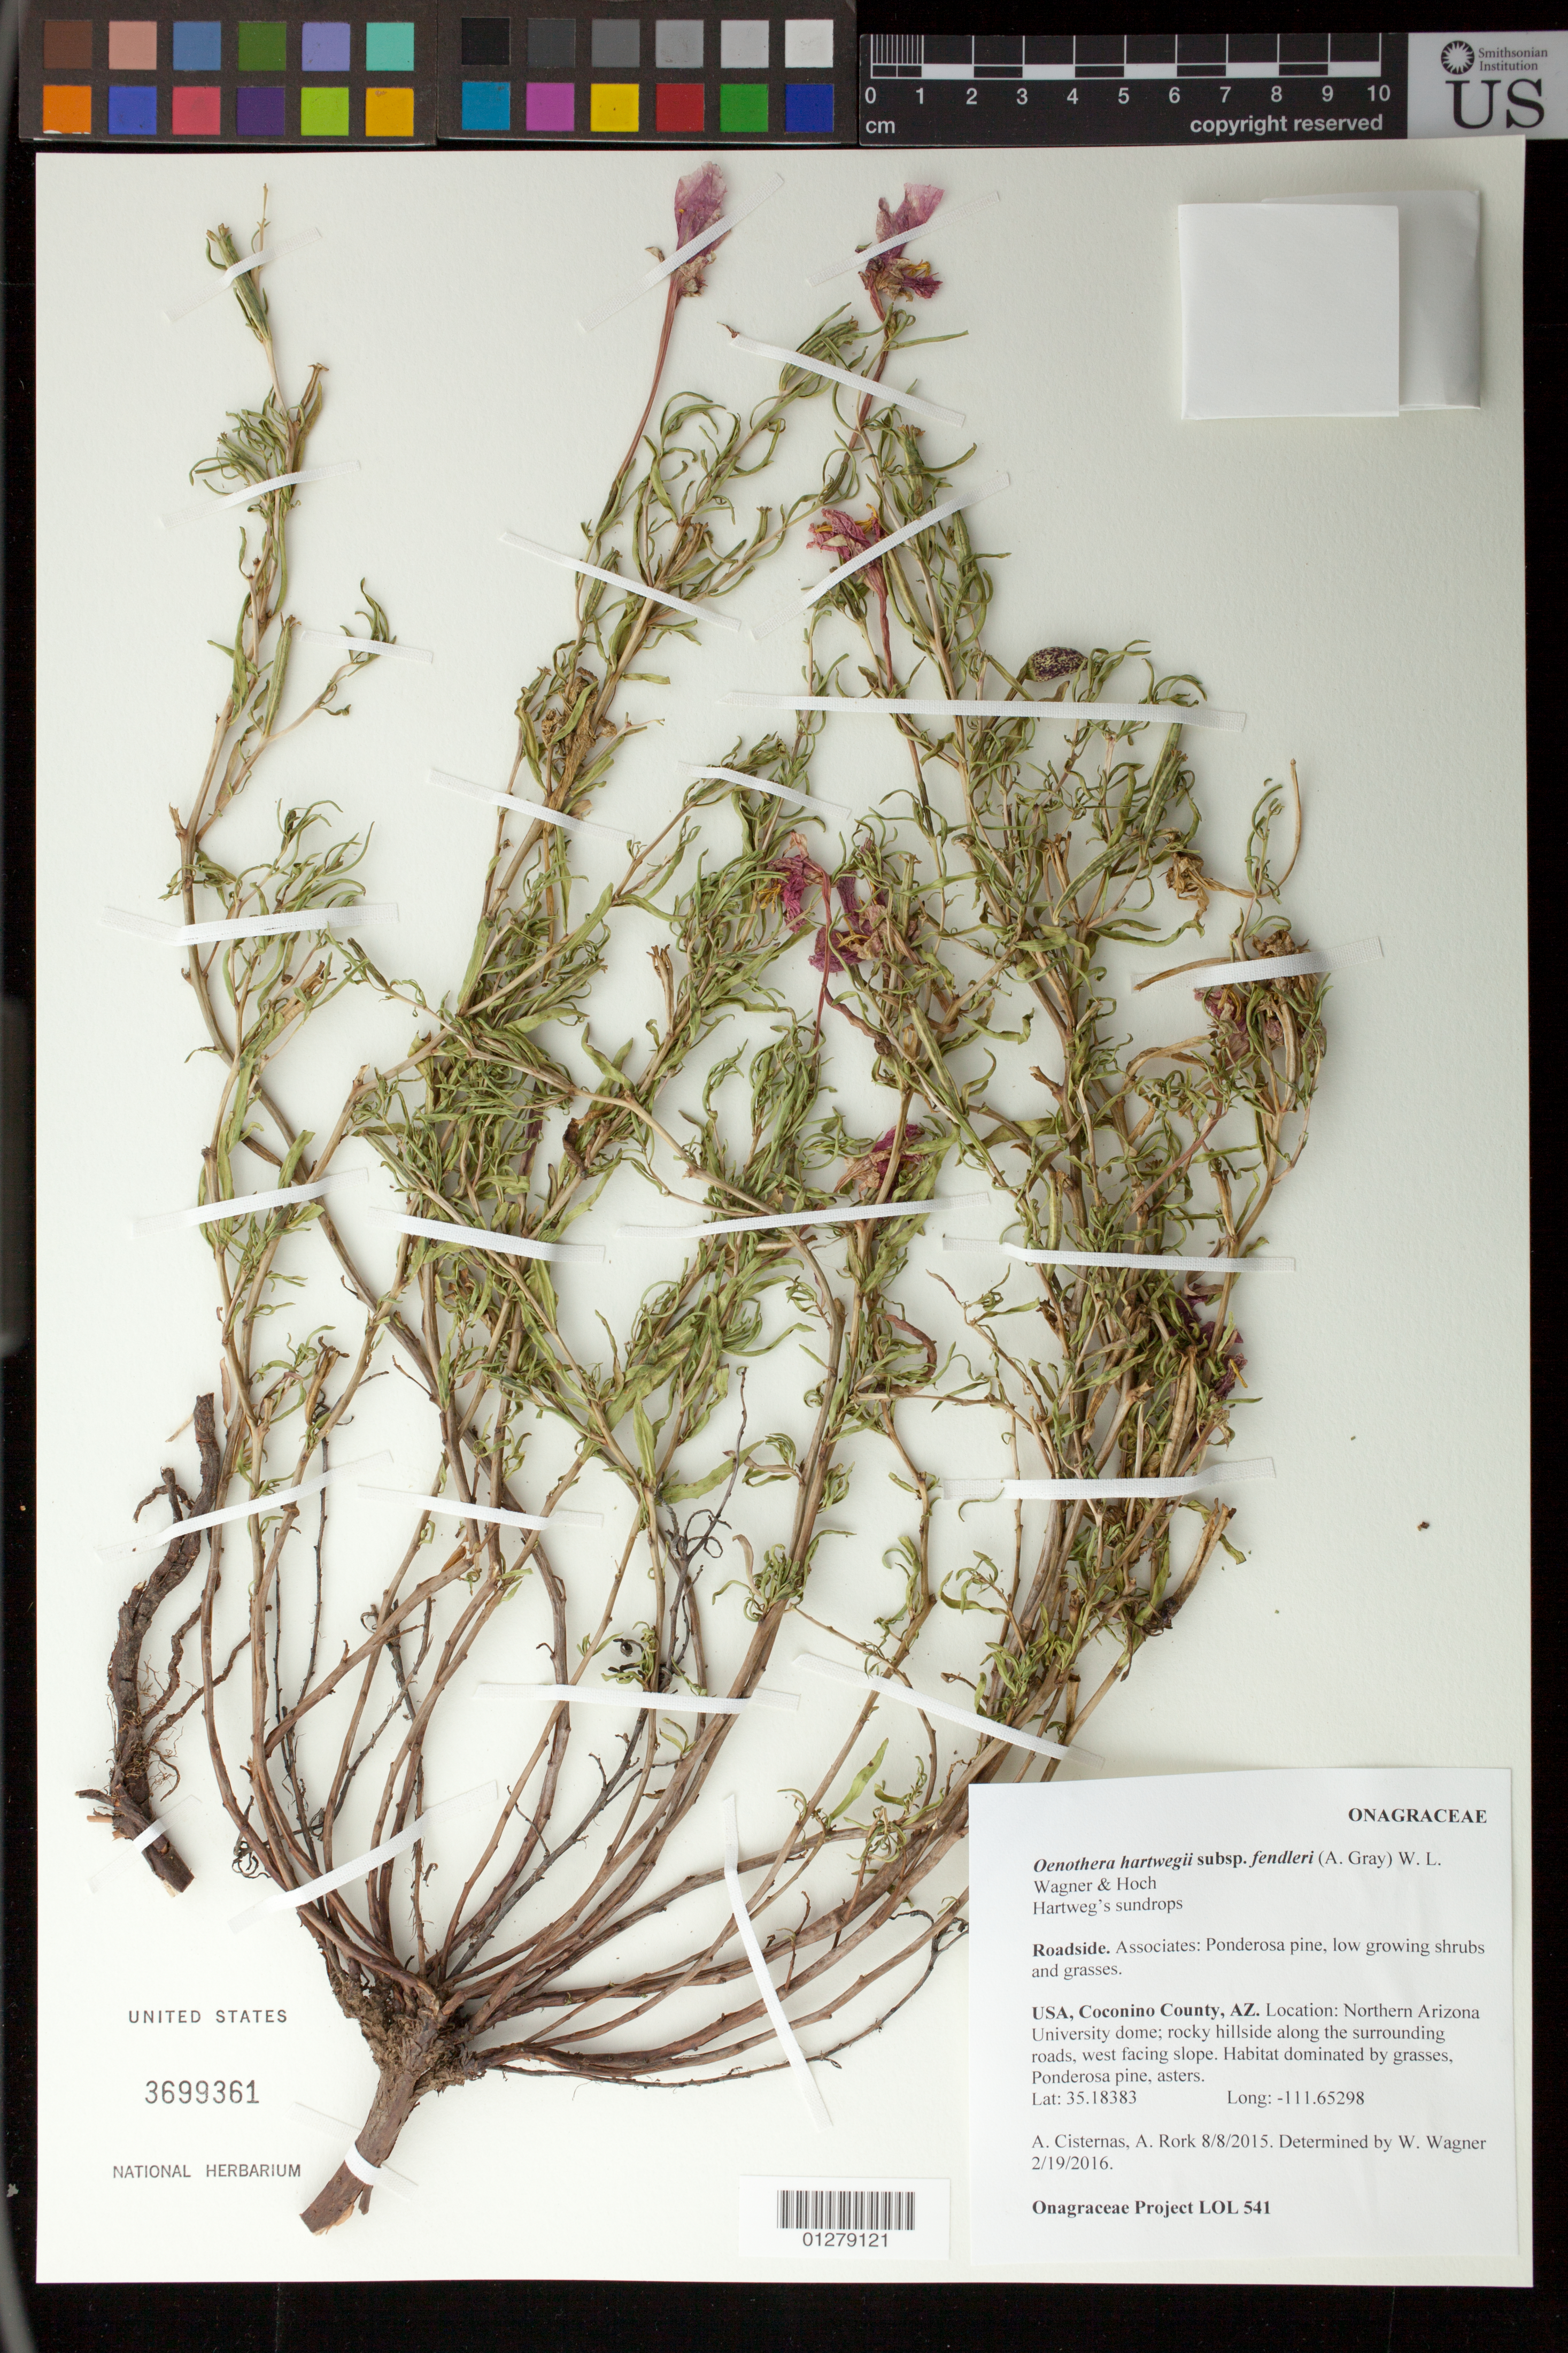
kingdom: Plantae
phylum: Tracheophyta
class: Magnoliopsida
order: Myrtales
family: Onagraceae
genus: Oenothera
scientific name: Oenothera hartwegii subsp. fendleri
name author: (A. Gray) W.L. Wagner & Hoch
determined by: Wagner, W. L., (BOT), Smithsonian Institution - National Museum of Natural History (UNITED STATES)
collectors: A. Cisternas & A. Rork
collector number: LOL 541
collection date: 2015-08-08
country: United States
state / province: Arizona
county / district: Coconino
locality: Northern Arizona University dome; rocky hillside along the surrounding roads, west facing slope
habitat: Rocky hillside dominated by grasses, Ponderosa pine, and Asters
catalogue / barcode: US 3699361